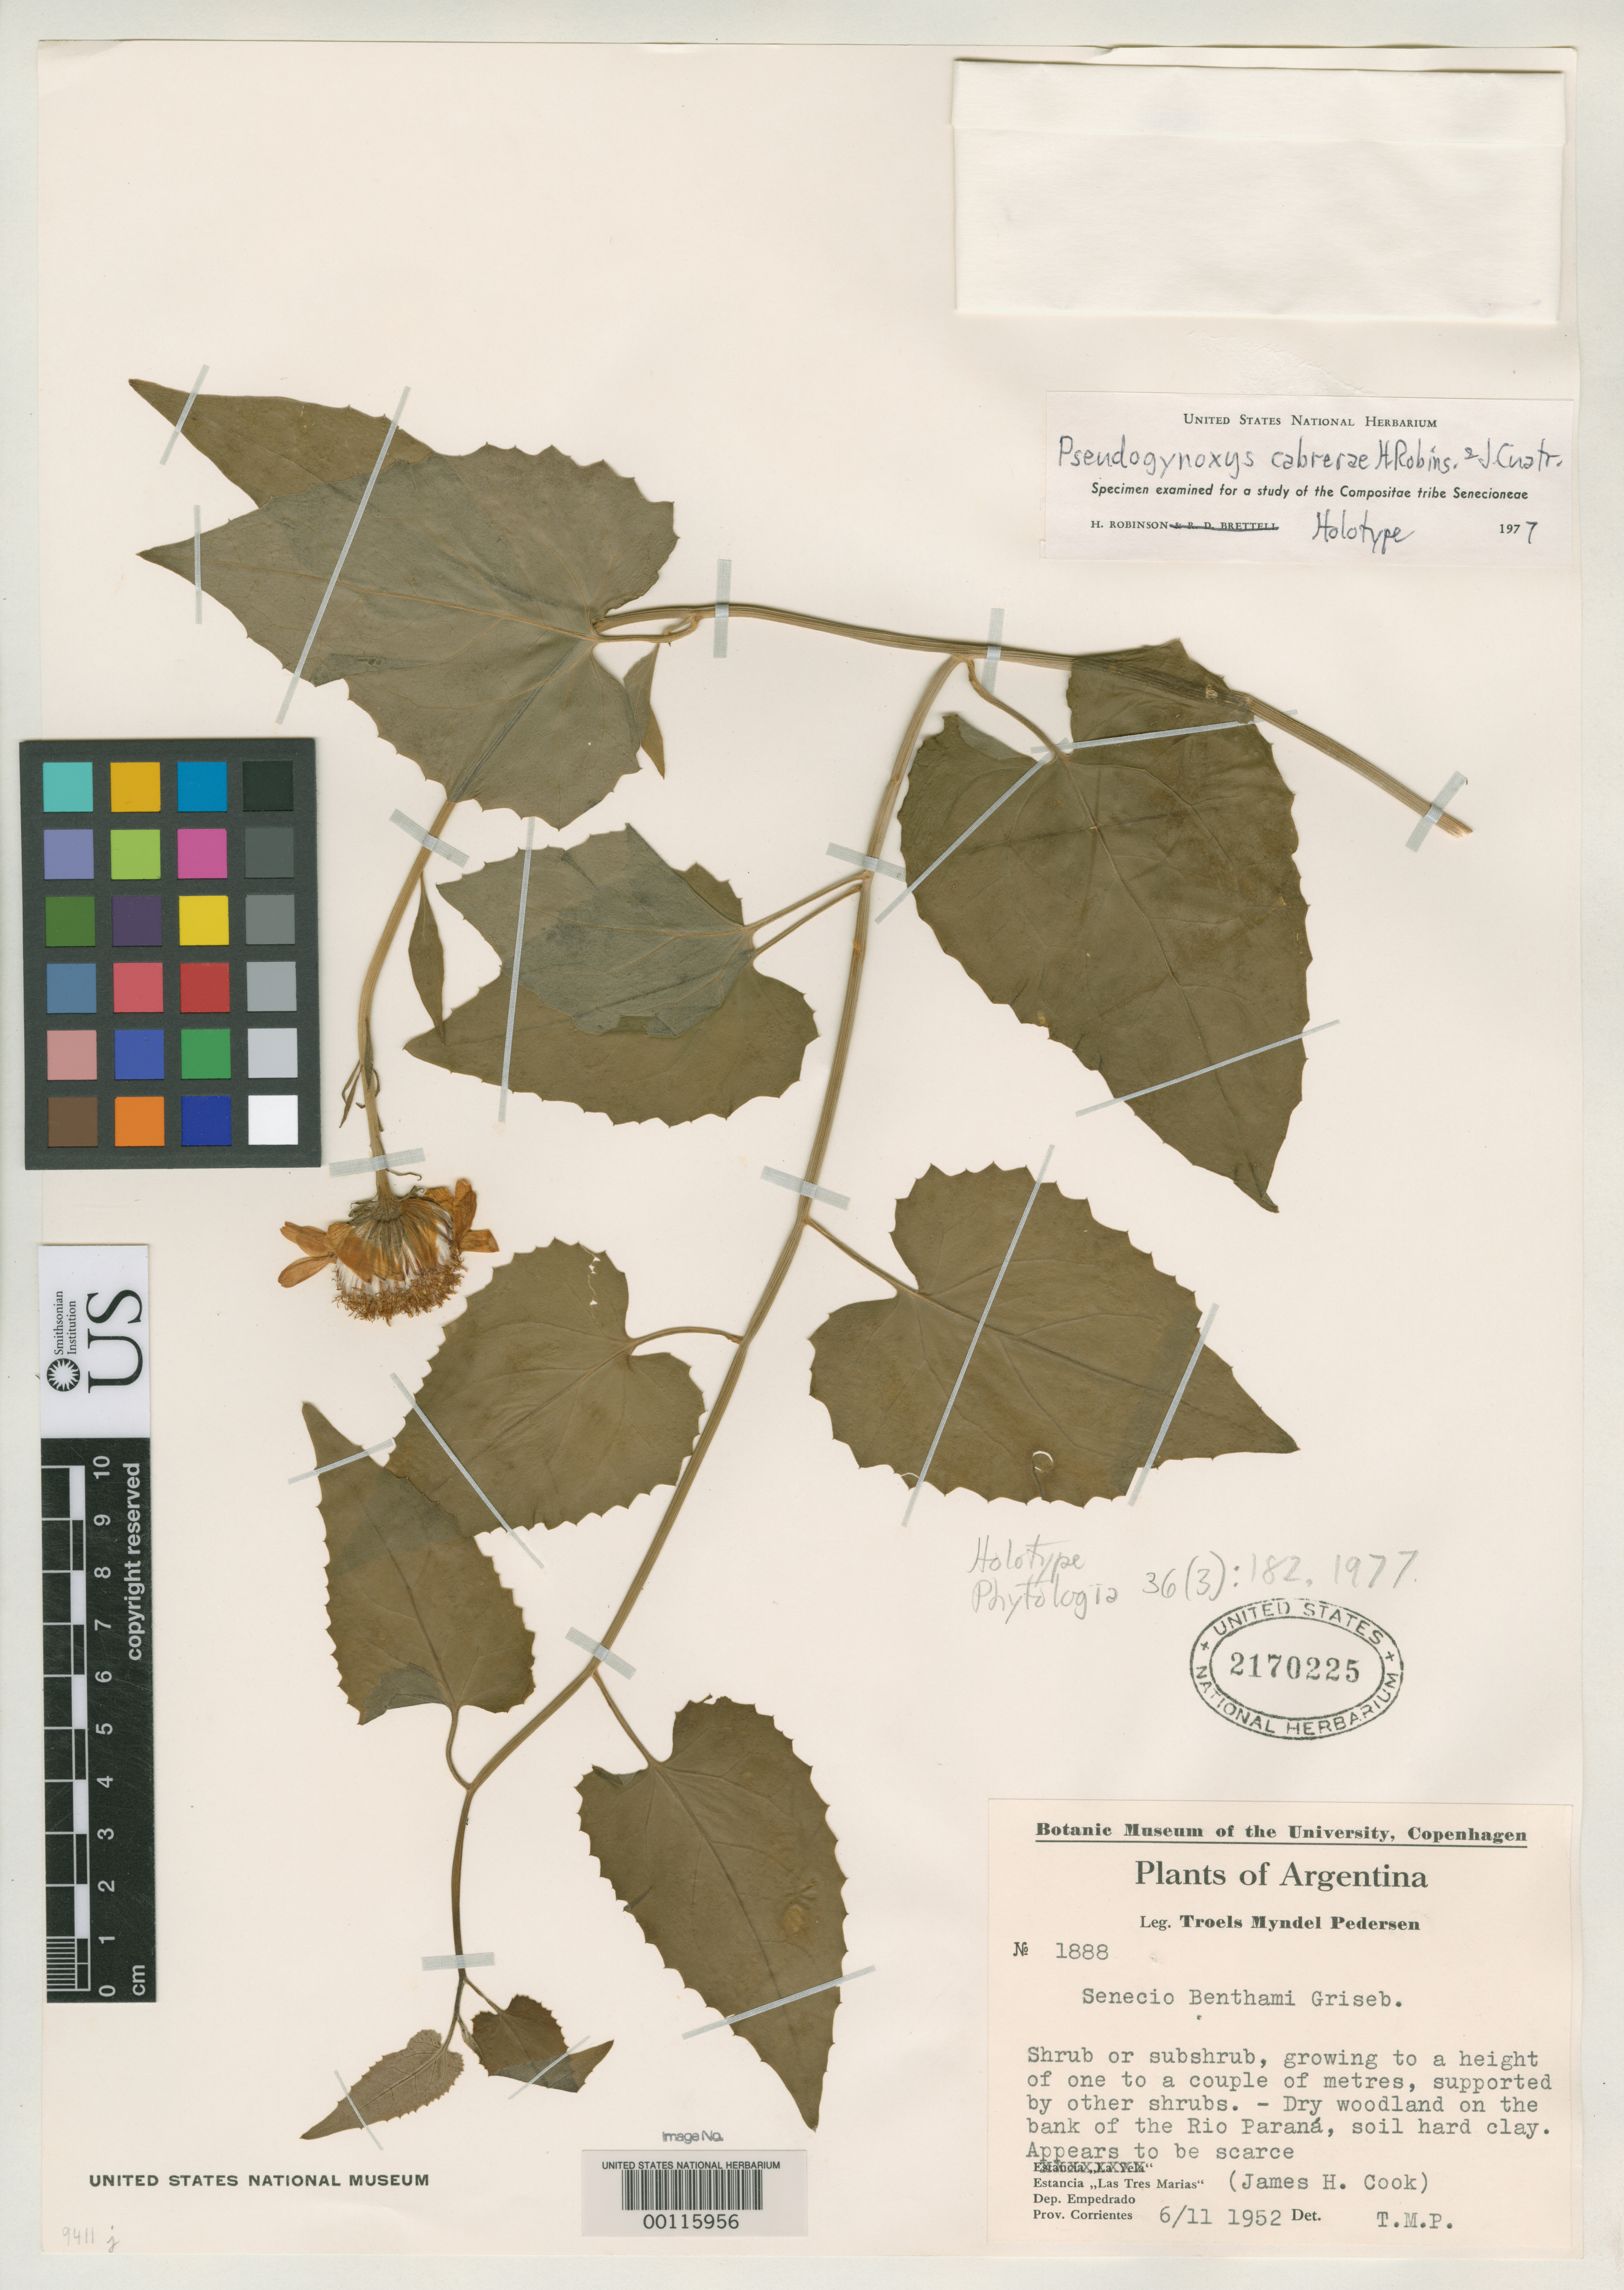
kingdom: Plantae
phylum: Tracheophyta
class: Magnoliopsida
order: Asterales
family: Asteraceae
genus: Pseudogynoxys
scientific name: Pseudogynoxys cabrerae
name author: H. Rob. & Cuatrec.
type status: Holotype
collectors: T. M. Pedersen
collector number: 1888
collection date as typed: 06 Nov 1952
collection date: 1952-11-06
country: Argentina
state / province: Corrientes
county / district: Empedrado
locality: Rio Parana.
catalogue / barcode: US 2170225